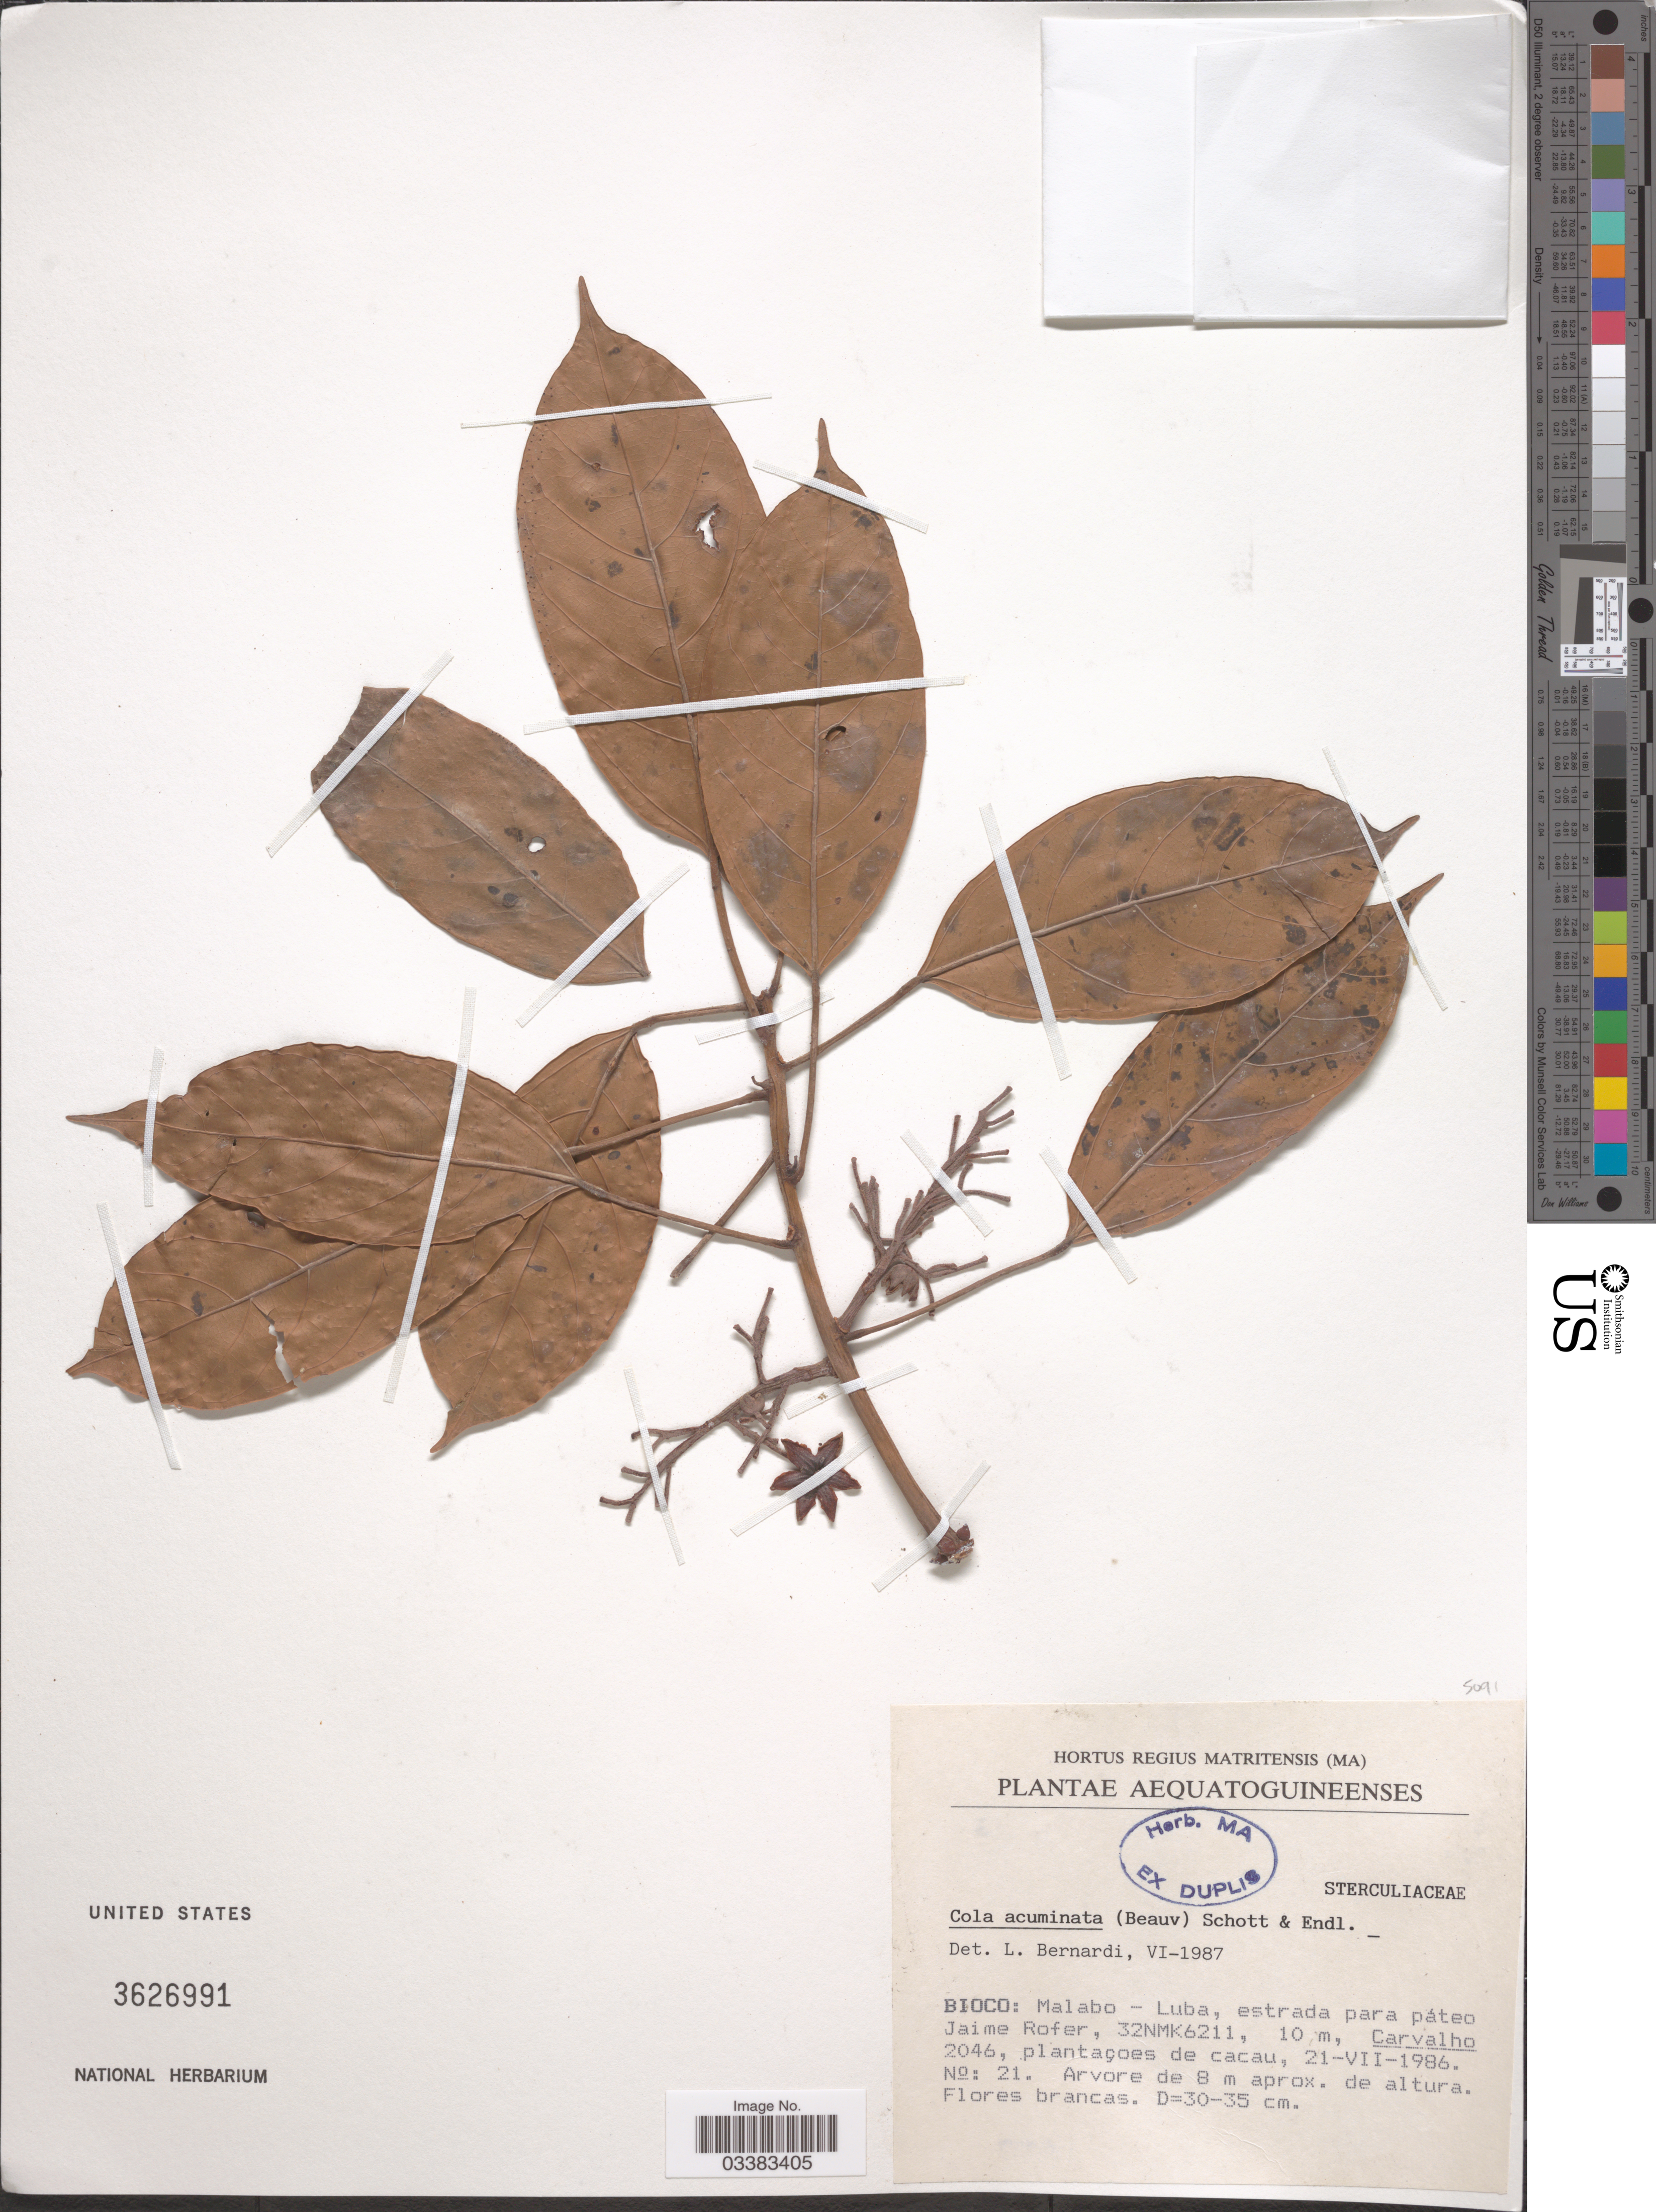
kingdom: Plantae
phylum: Tracheophyta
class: Magnoliopsida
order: Malvales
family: Malvaceae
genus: Cola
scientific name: Cola acuminata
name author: (P. Beauv.) Schott & Endl.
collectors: Carvalho, --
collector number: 2046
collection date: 1986-07-21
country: Equatorial Guinea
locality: Aequatoguineenses. Bioco: Malabo - Luba, estrada para páteo Jaime Rofer, 32NMK6211.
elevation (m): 10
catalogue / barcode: US 3626991